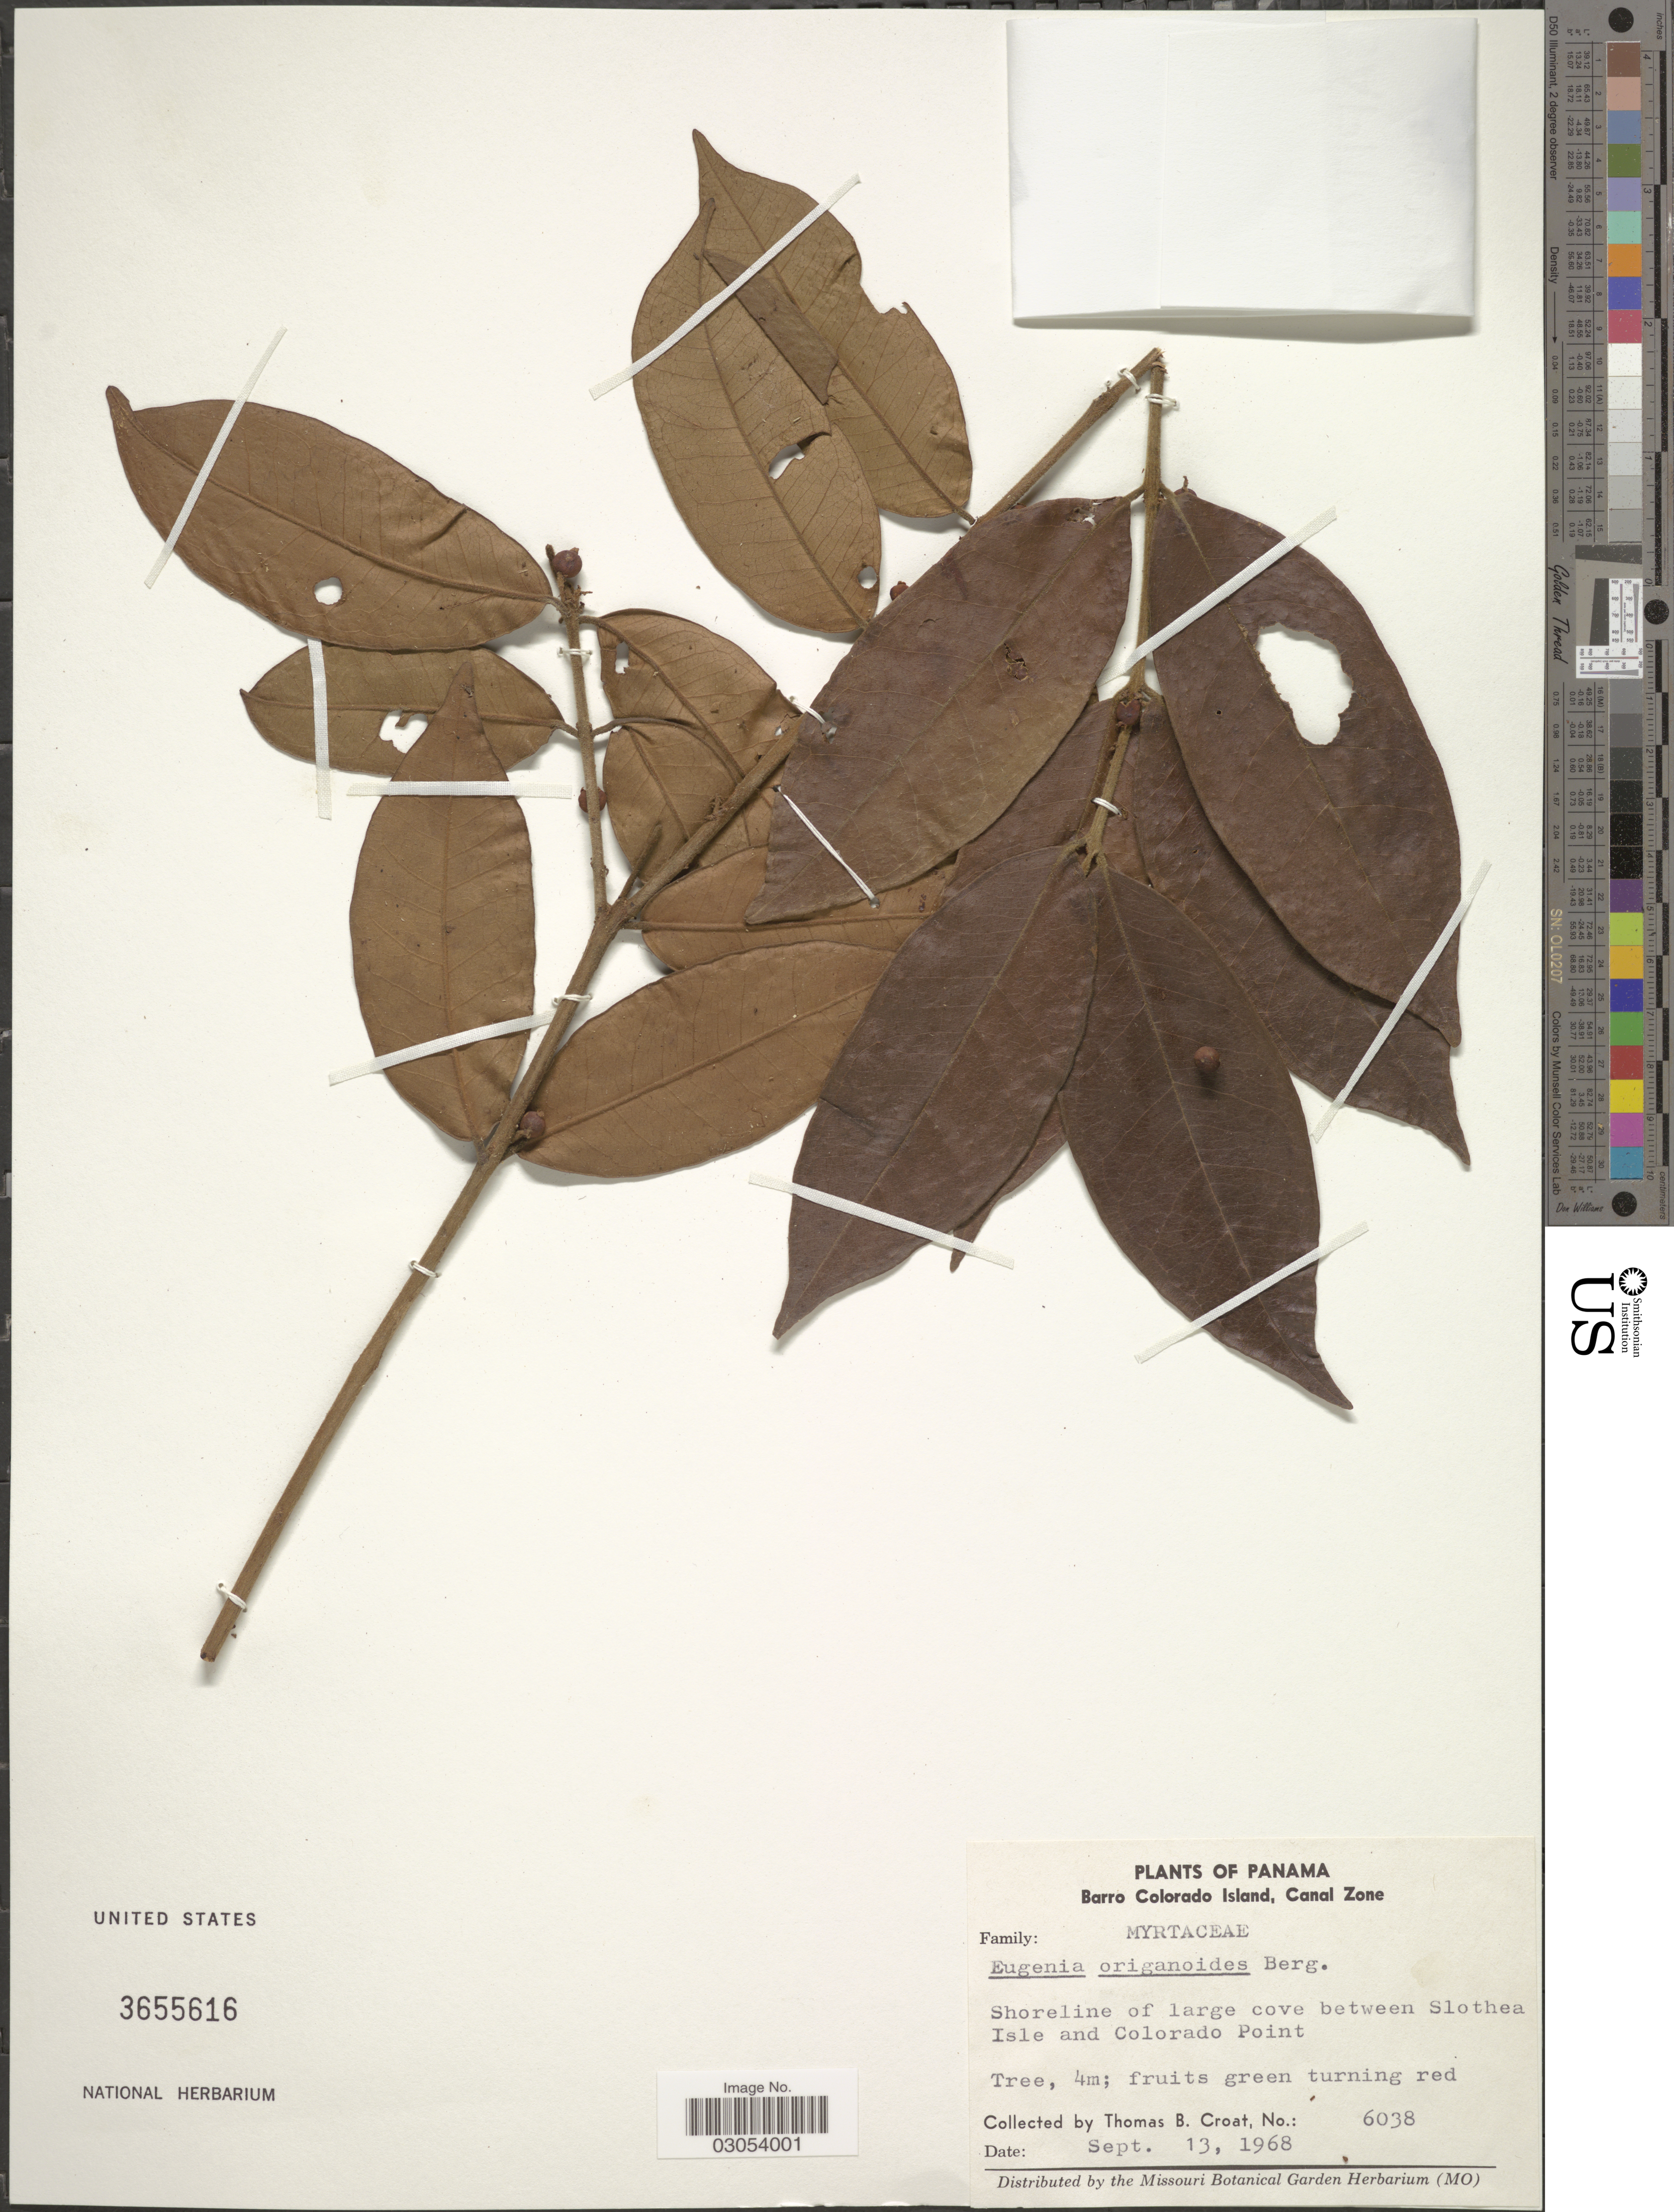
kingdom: Plantae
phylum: Tracheophyta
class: Magnoliopsida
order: Myrtales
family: Myrtaceae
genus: Eugenia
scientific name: Eugenia origanoides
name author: O. Berg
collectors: T. B. Croat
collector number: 6038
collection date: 1968-09-13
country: Panama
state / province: Panamá Oeste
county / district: Canal Zone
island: Barro Colorado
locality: Barro Colorado Island, Canal Zone. Shoreline of large cove between Slothea Isle and Colorado Point.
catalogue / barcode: US 3655616